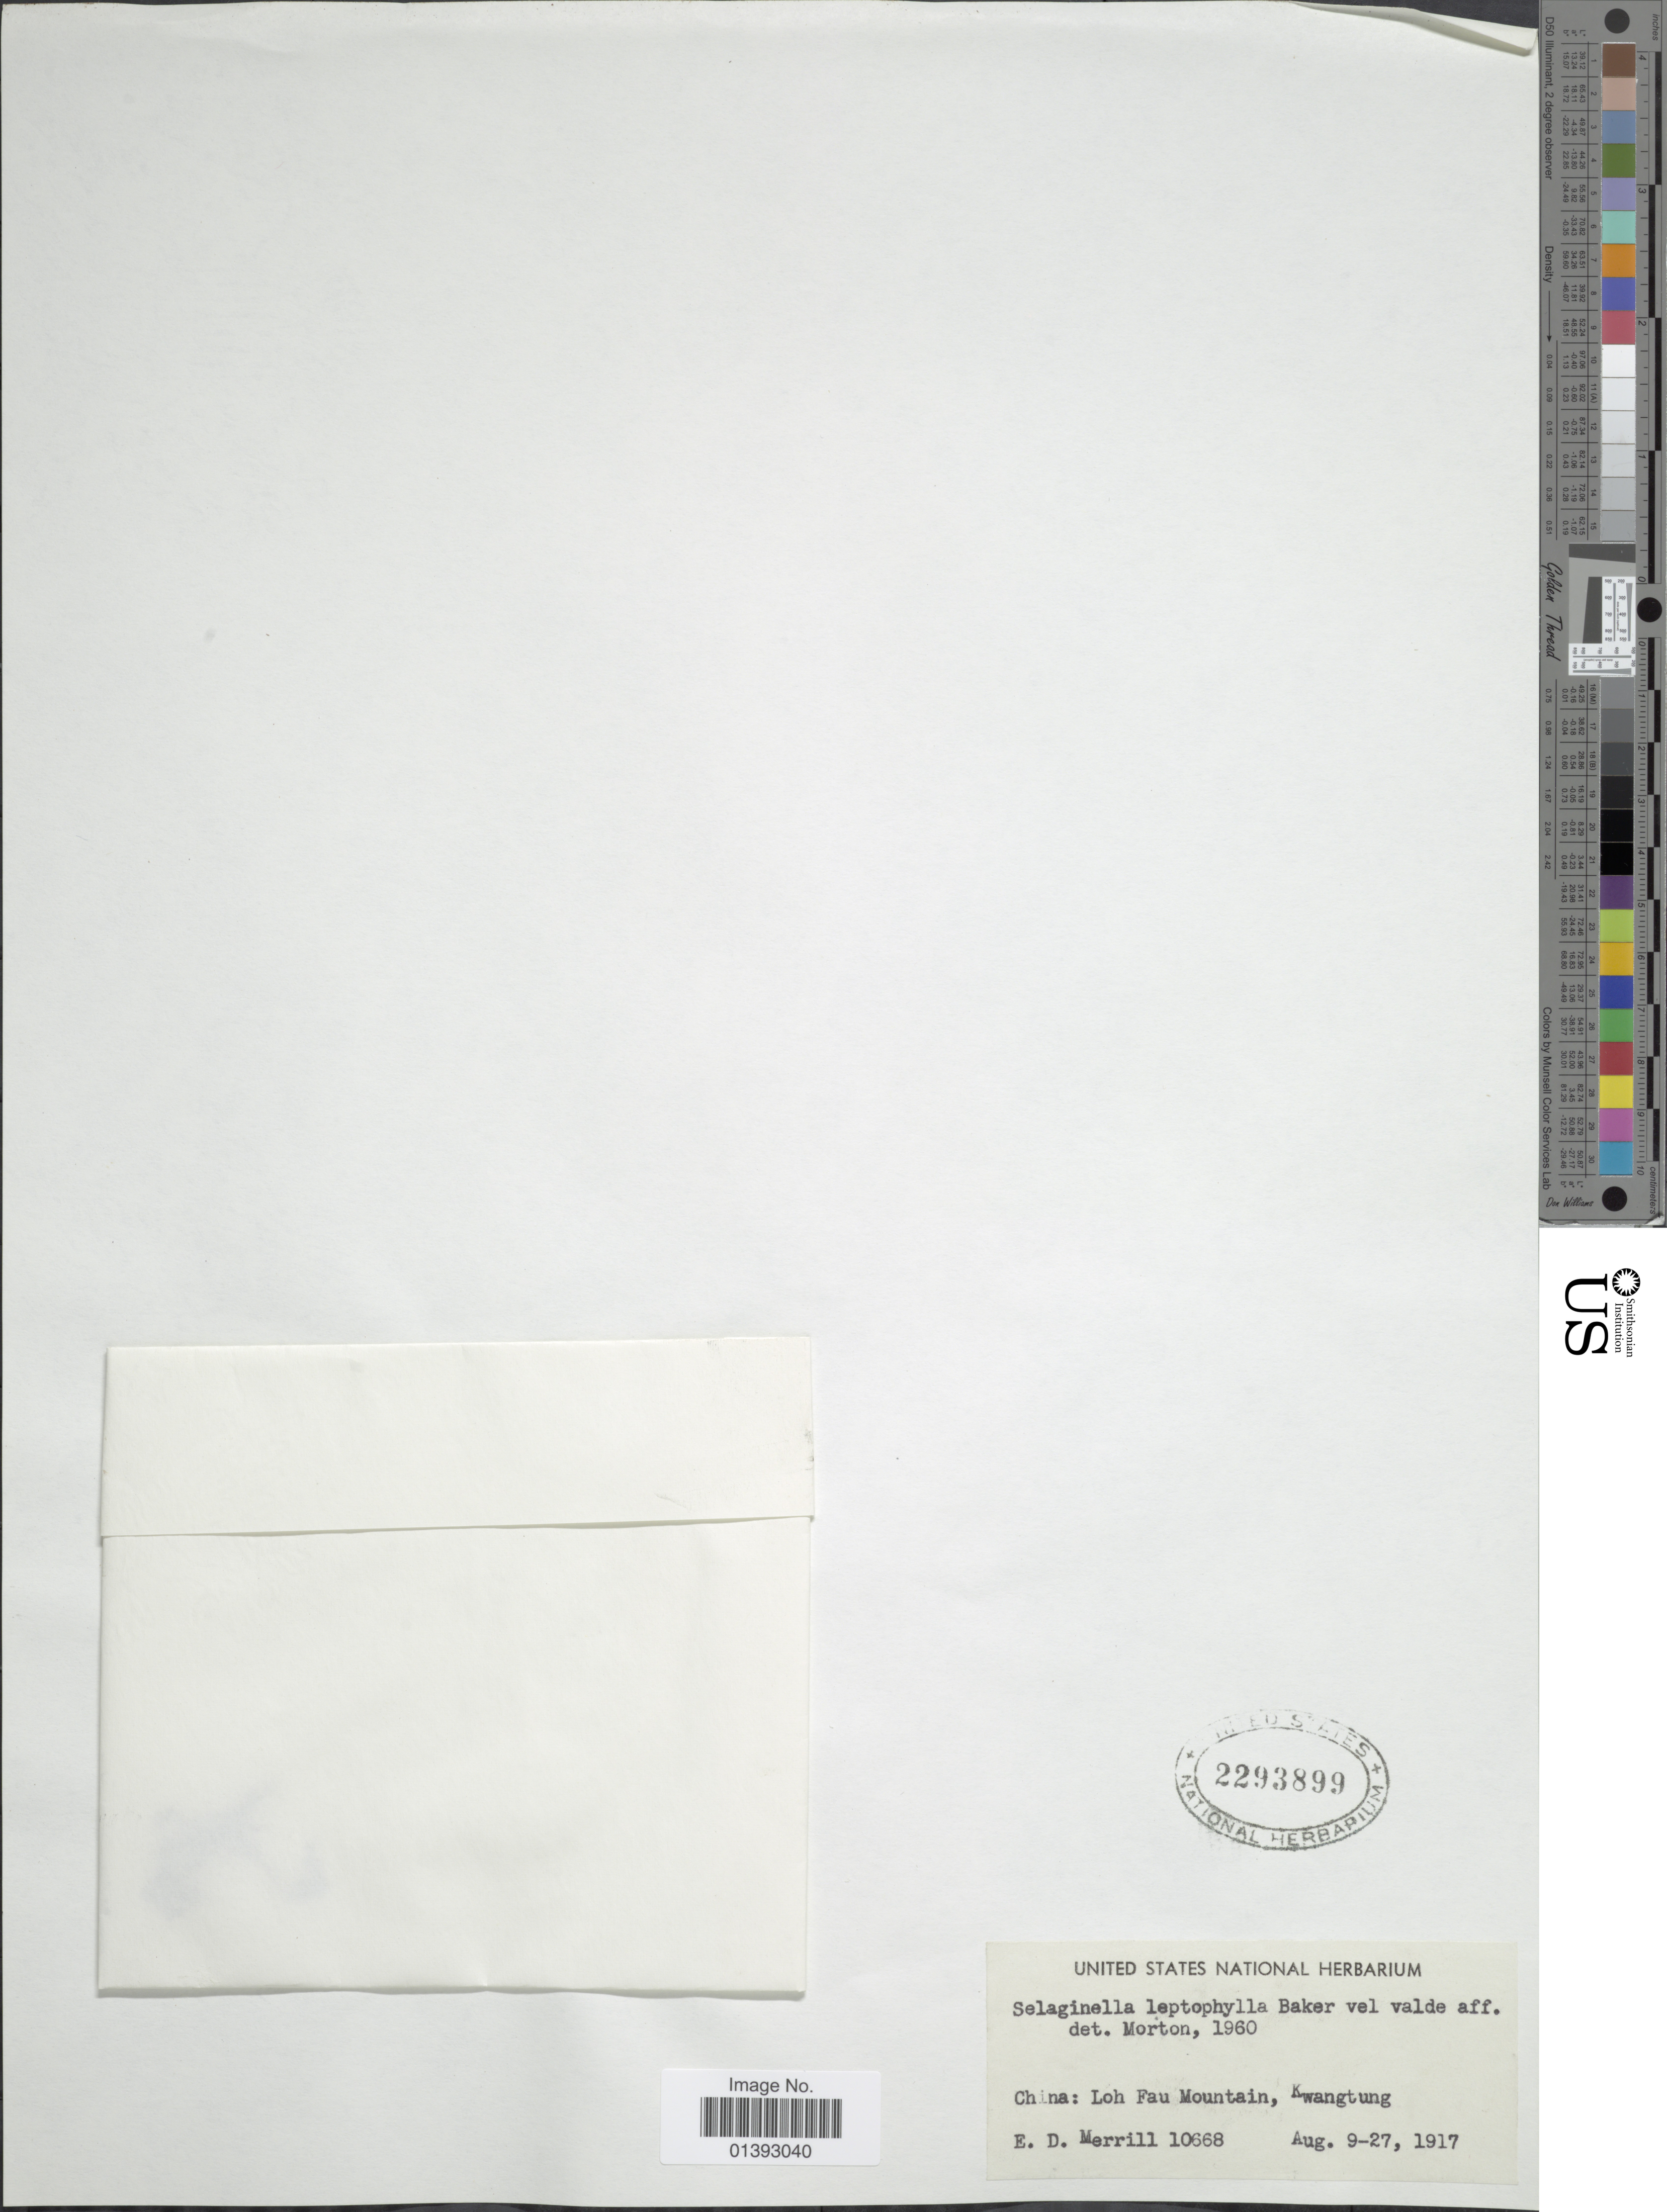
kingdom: Plantae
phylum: Tracheophyta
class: Lycopodiopsida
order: Selaginellales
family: Selaginellaceae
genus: Selaginella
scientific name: Selaginella leptophylla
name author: Baker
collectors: E. D. Merrill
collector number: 10668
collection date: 1917-08-09/1917-08-27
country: China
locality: Loh Fau Mountain, Kwangtung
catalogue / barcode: US 2293899